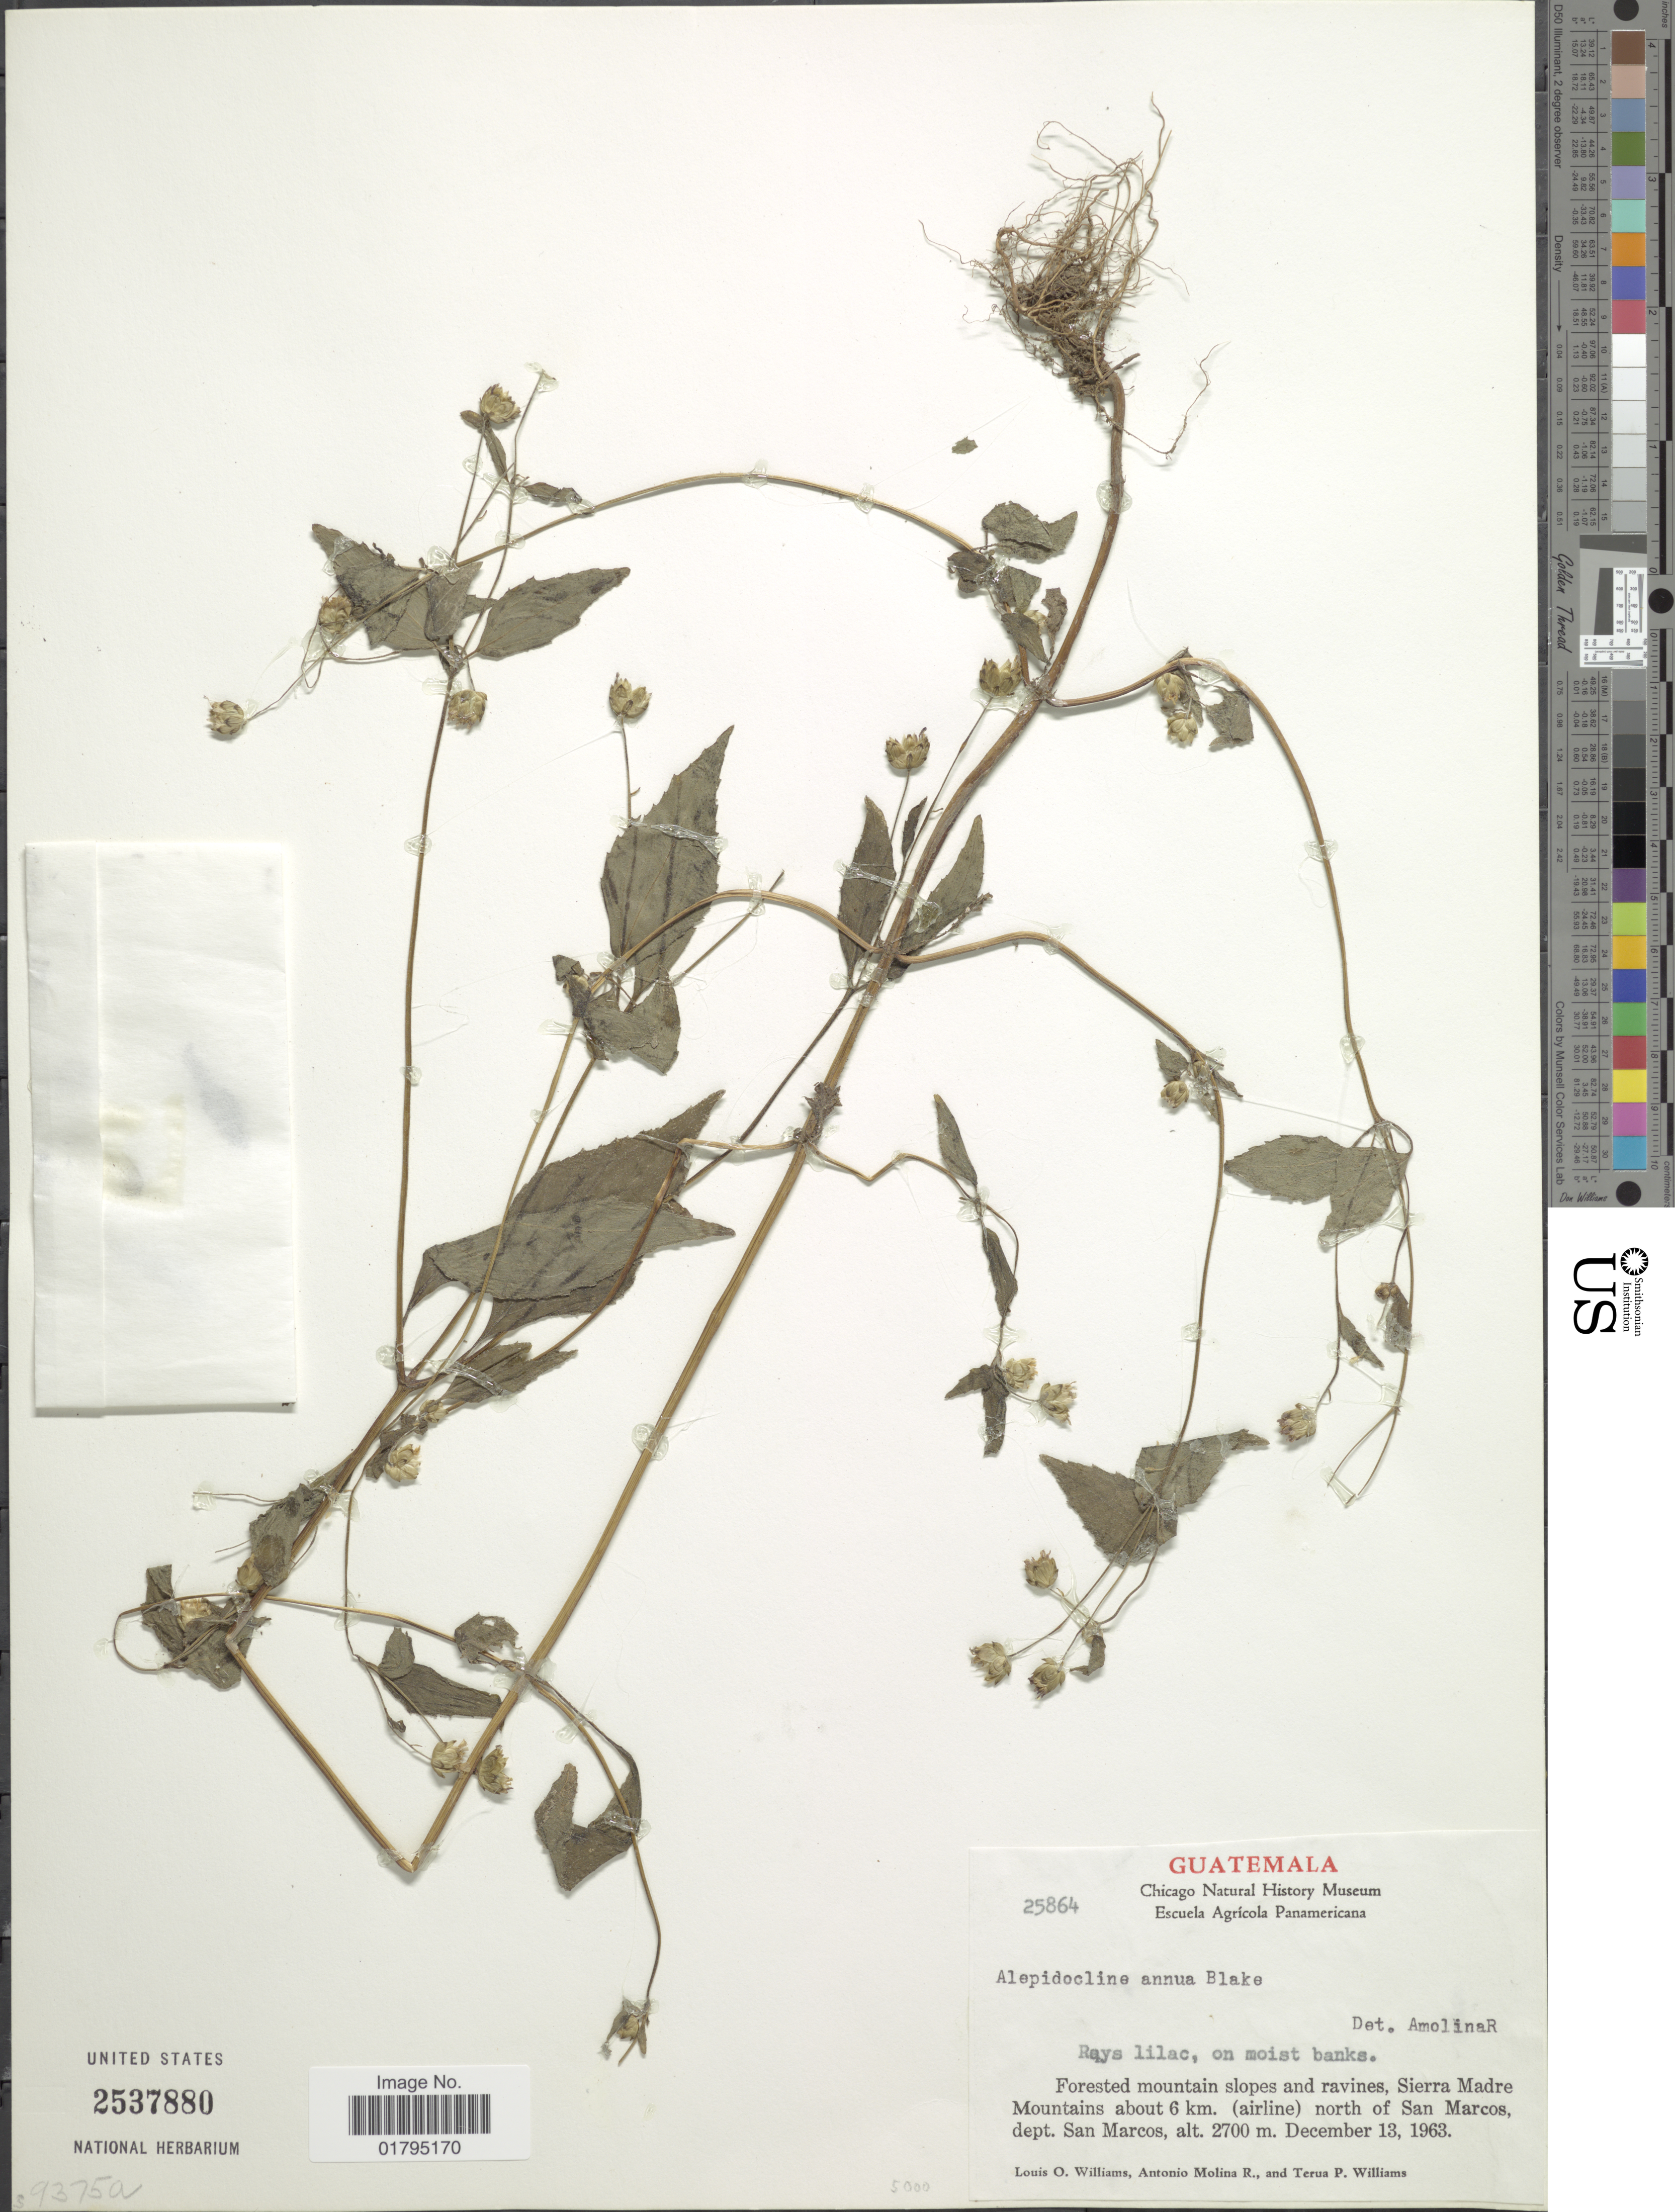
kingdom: Plantae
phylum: Tracheophyta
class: Magnoliopsida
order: Asterales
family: Asteraceae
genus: Alepidocline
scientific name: Alepidocline annua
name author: S.F. Blake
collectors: L. O. Williams, A. Molina R. & T. P. Williams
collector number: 25864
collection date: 1963-12-13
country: Guatemala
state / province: San Marcos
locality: Forested mountain slopes and ravines, Sierra Madre Mountains about 6 km (airline) north of San Marcos. dept. San Marcos.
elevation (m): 2700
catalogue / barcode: US 2537880